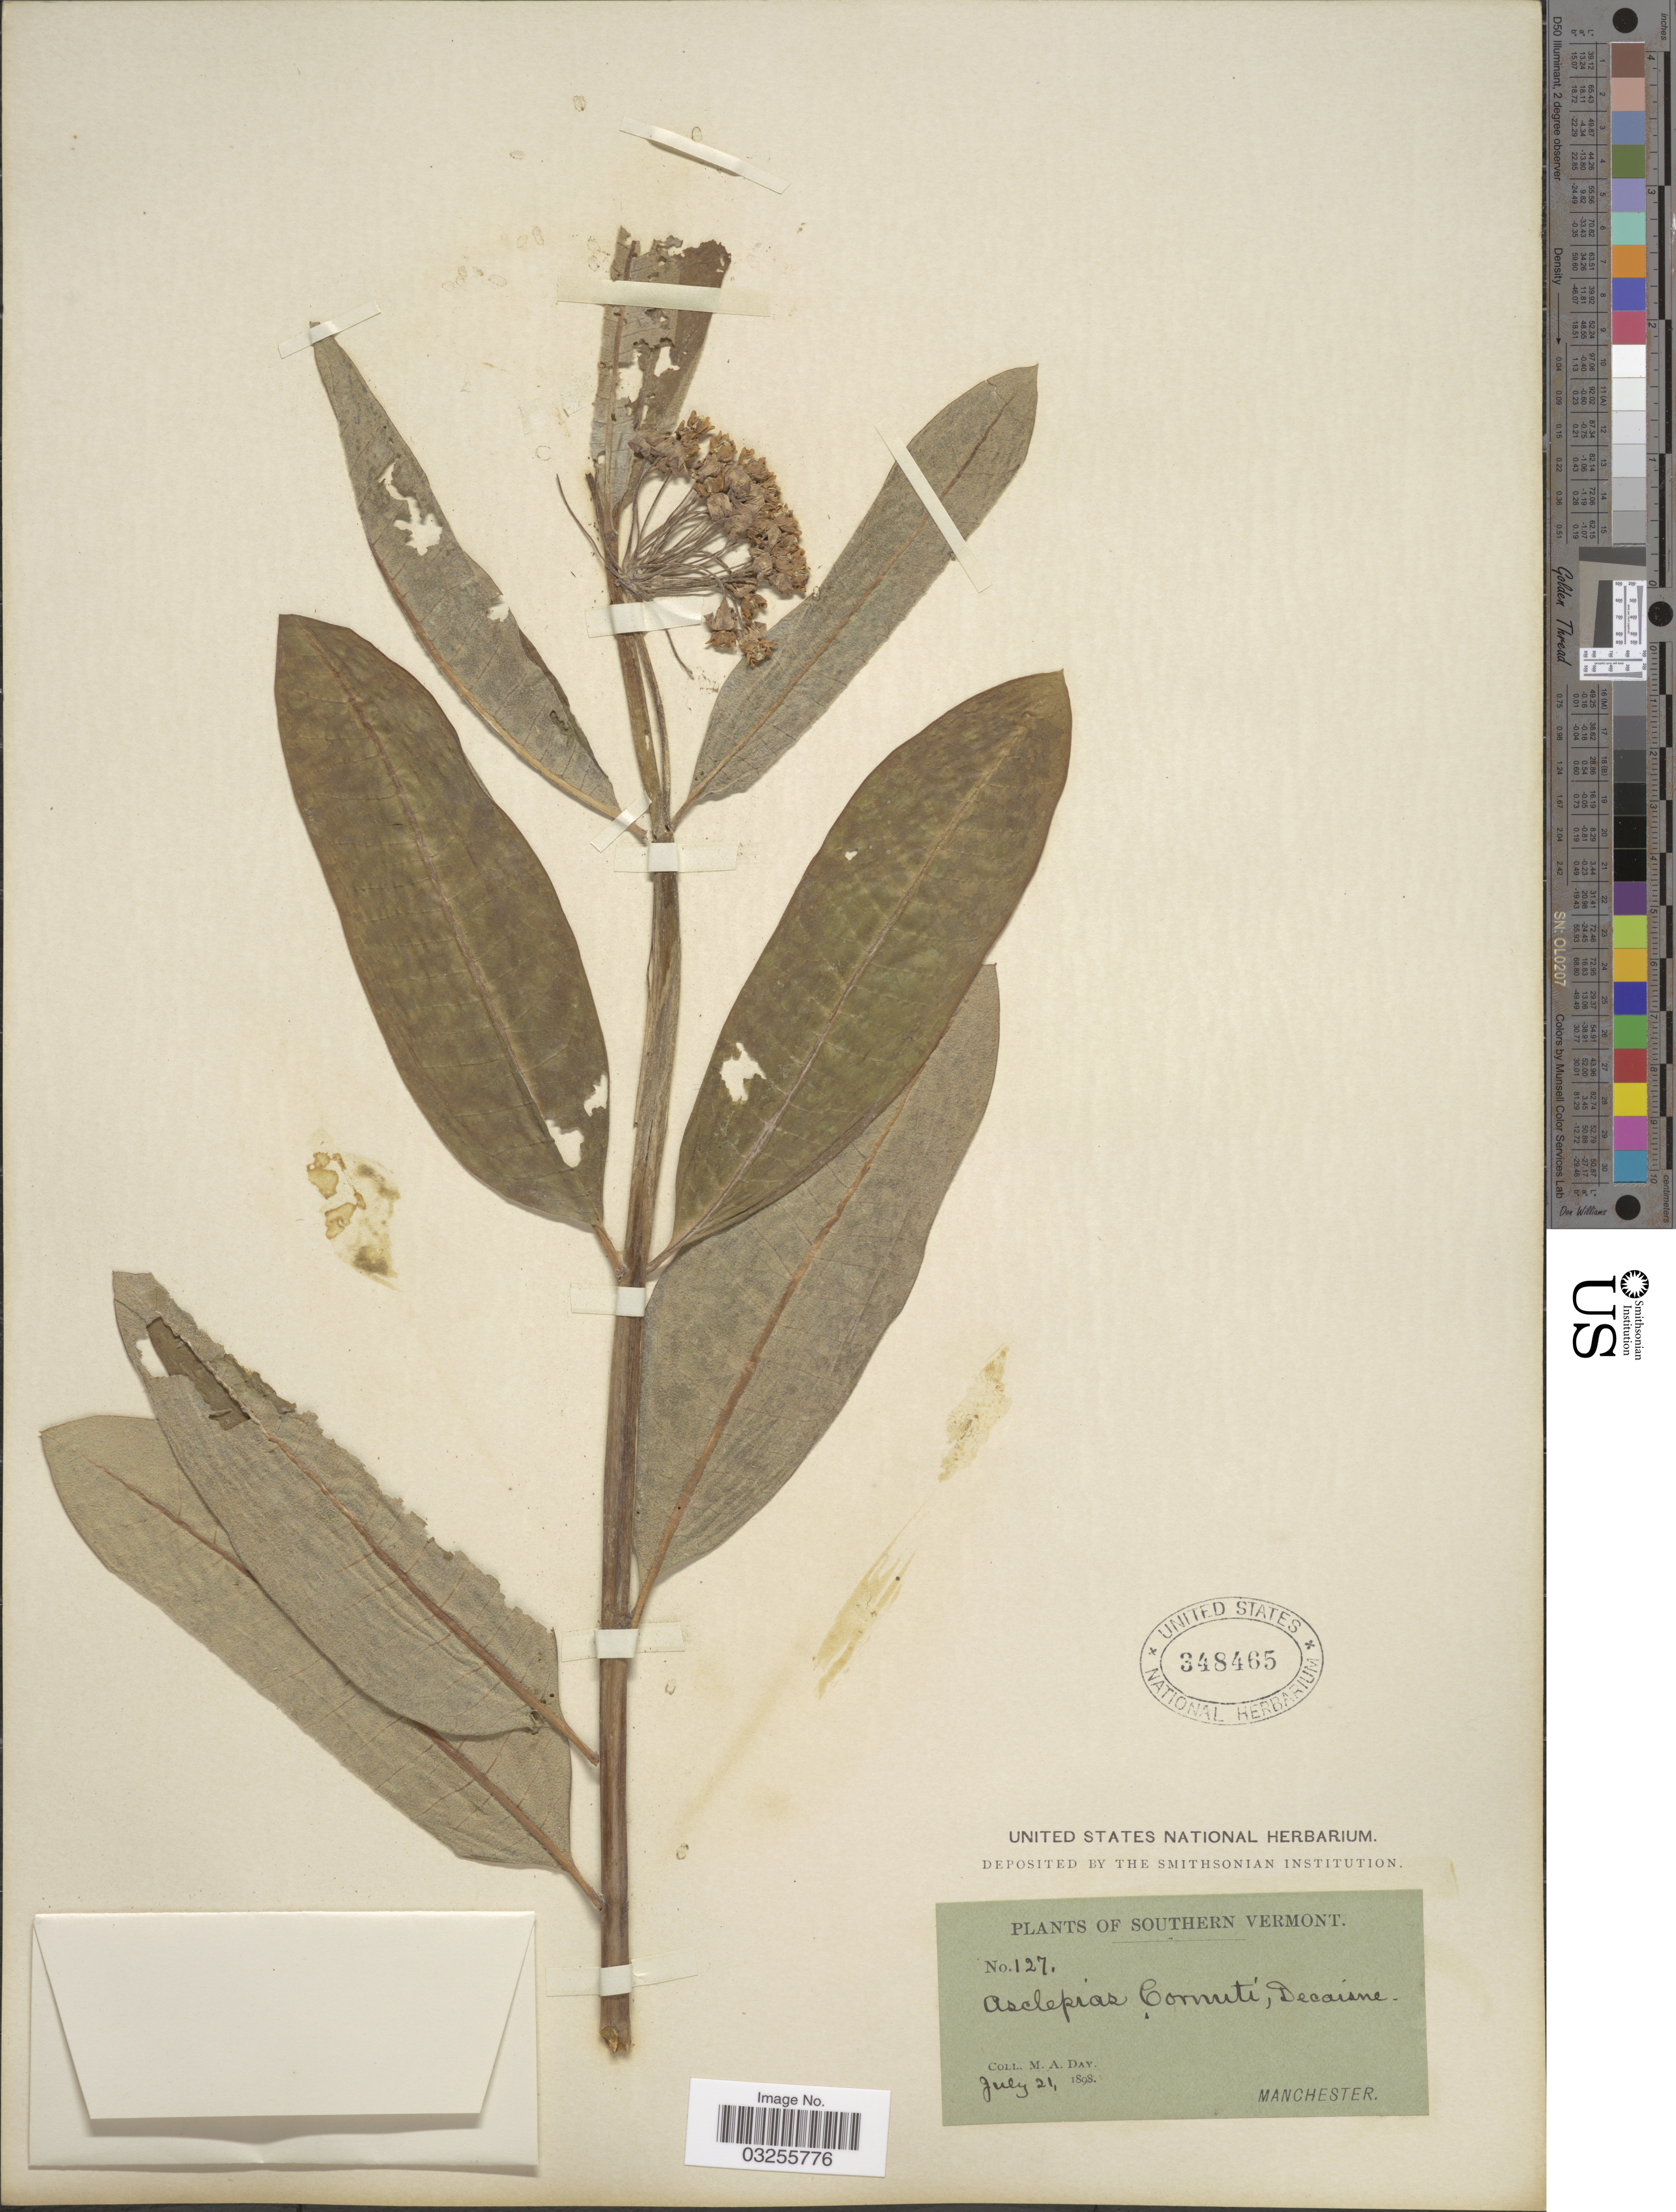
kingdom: Plantae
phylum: Tracheophyta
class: Magnoliopsida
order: Gentianales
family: Apocynaceae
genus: Asclepias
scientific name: Asclepias syriaca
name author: L.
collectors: M. Day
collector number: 127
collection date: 1898-07-21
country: United States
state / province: Vermont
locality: Southern Vermont. Manchester.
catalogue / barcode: US 348465